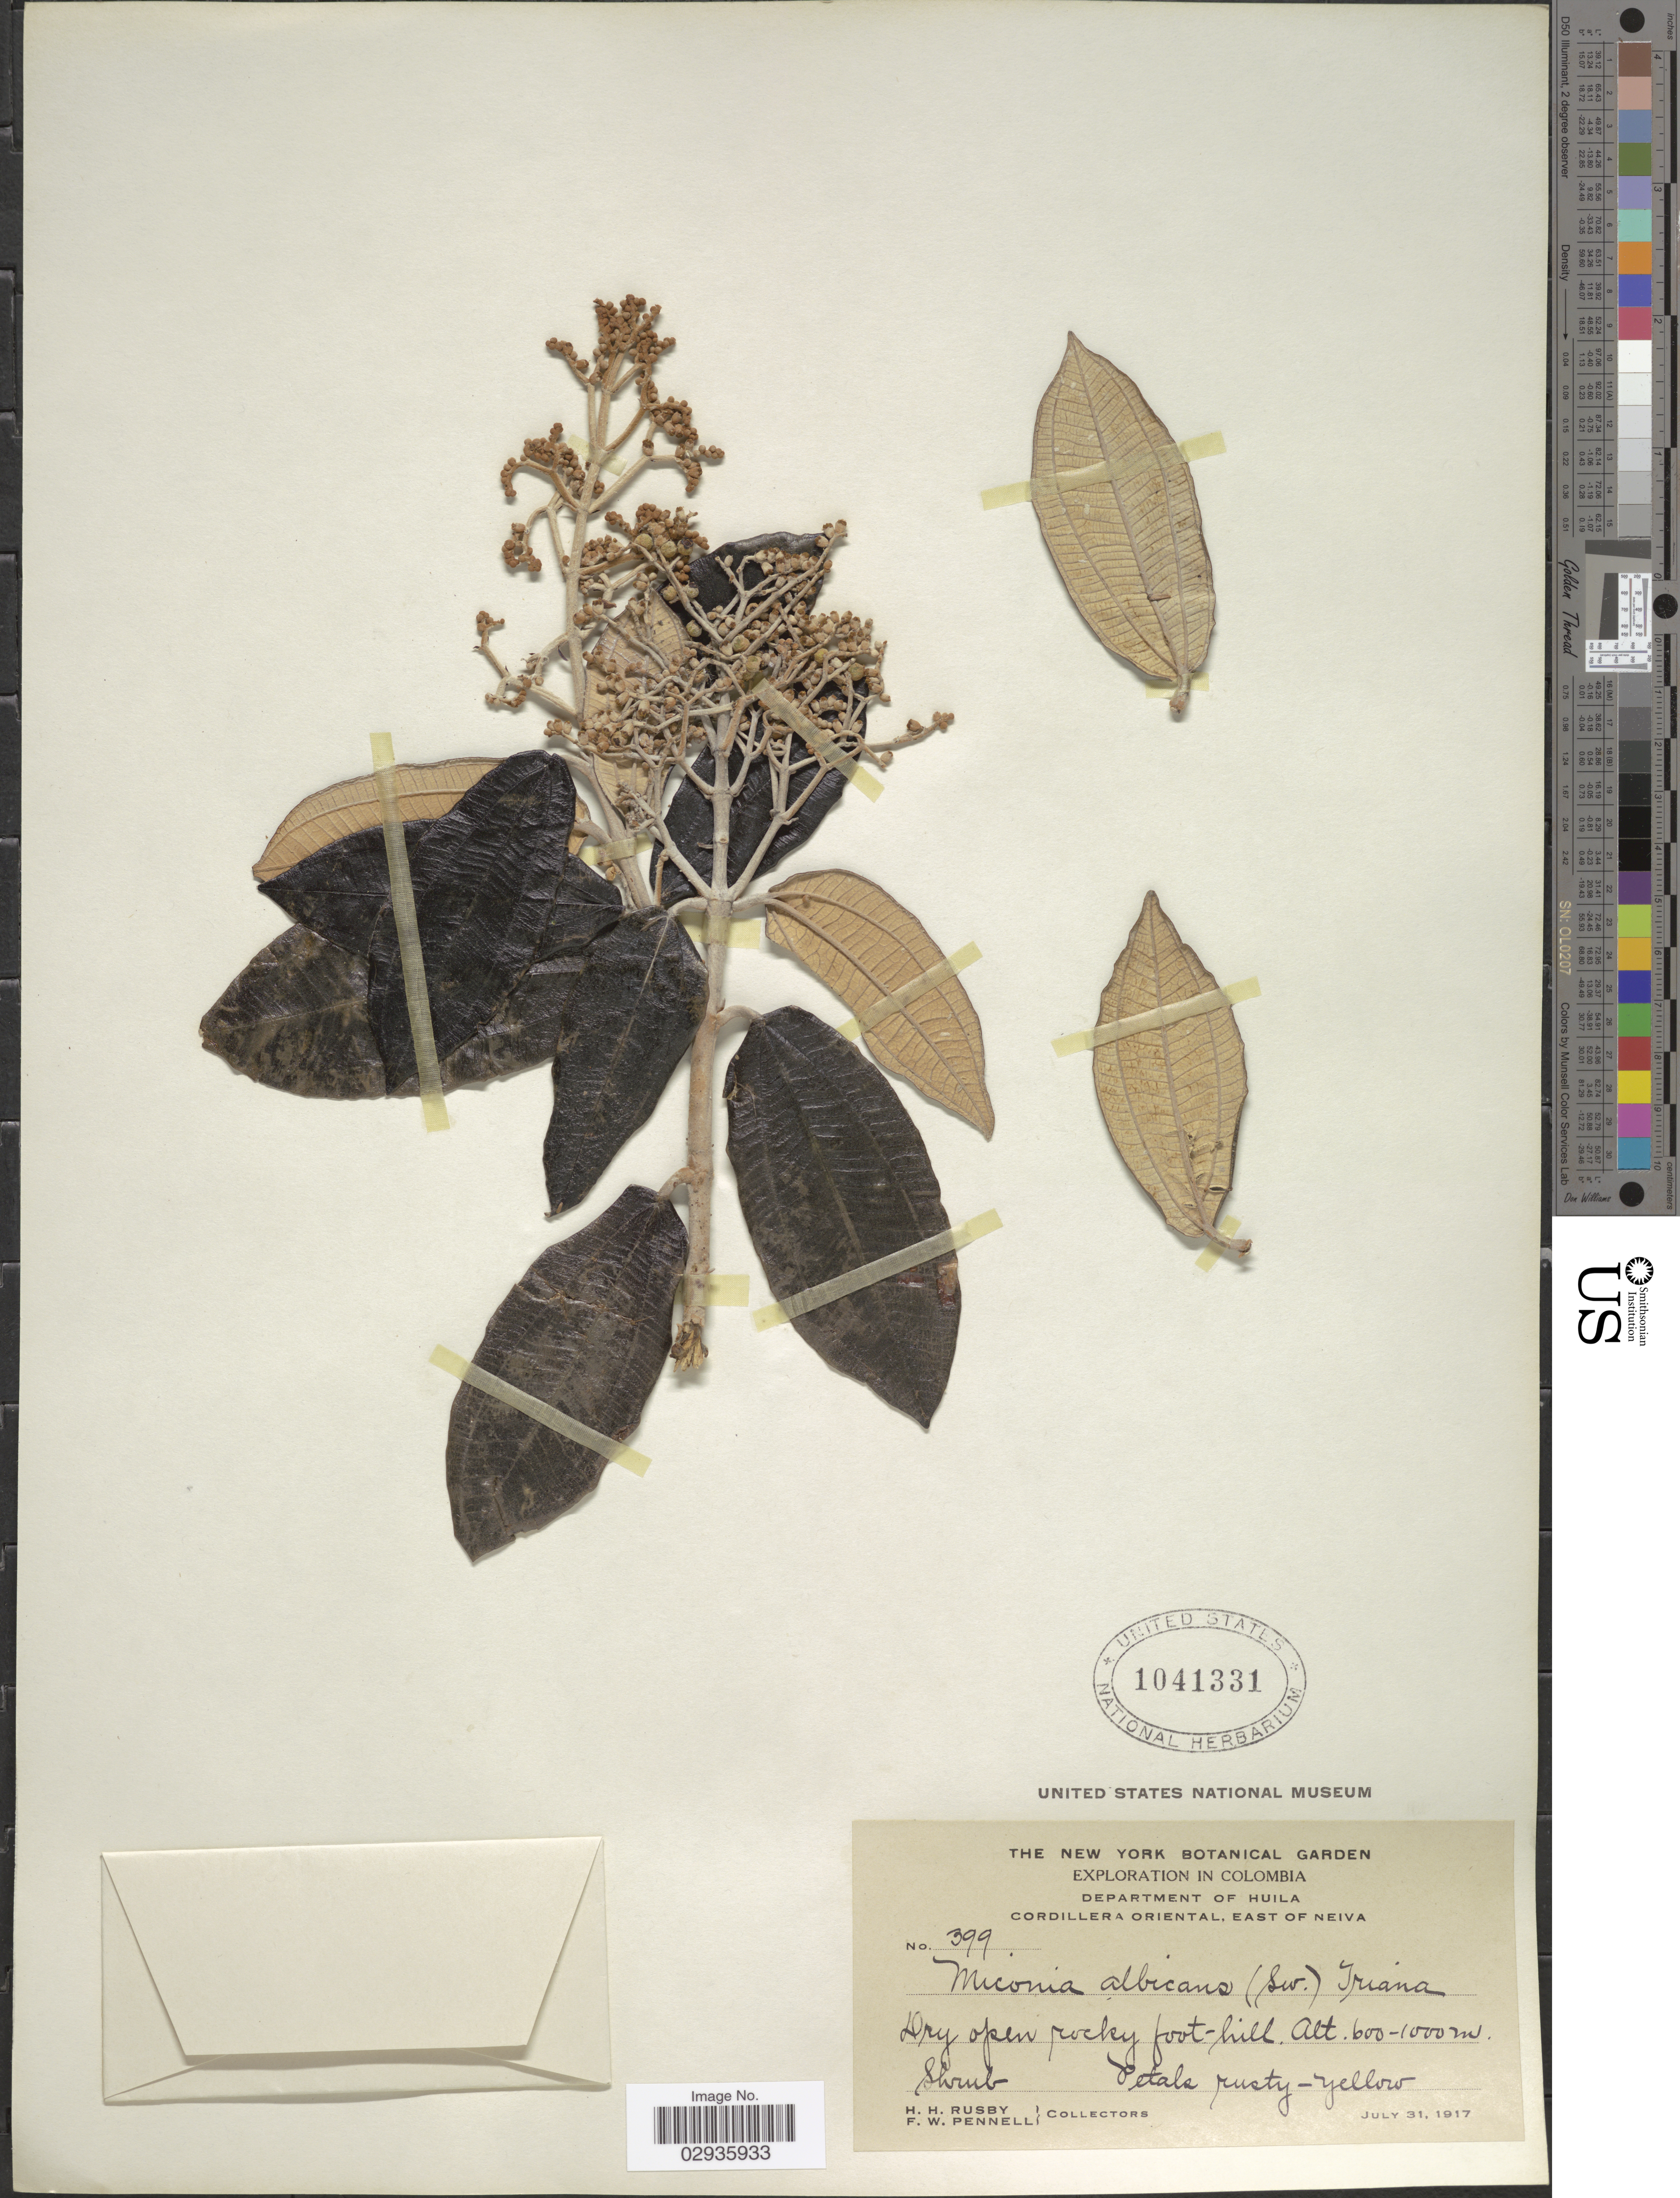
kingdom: Plantae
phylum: Tracheophyta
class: Magnoliopsida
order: Myrtales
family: Melastomataceae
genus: Miconia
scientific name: Miconia albicans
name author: (Sw.) Steud.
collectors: H. H. Rusby & F. W. Pennell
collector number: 399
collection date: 1917-07-31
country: Colombia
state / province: Huila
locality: Department of Huila, Cordillera Oriental, East of Neiva.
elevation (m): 600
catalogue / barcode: US 1041331